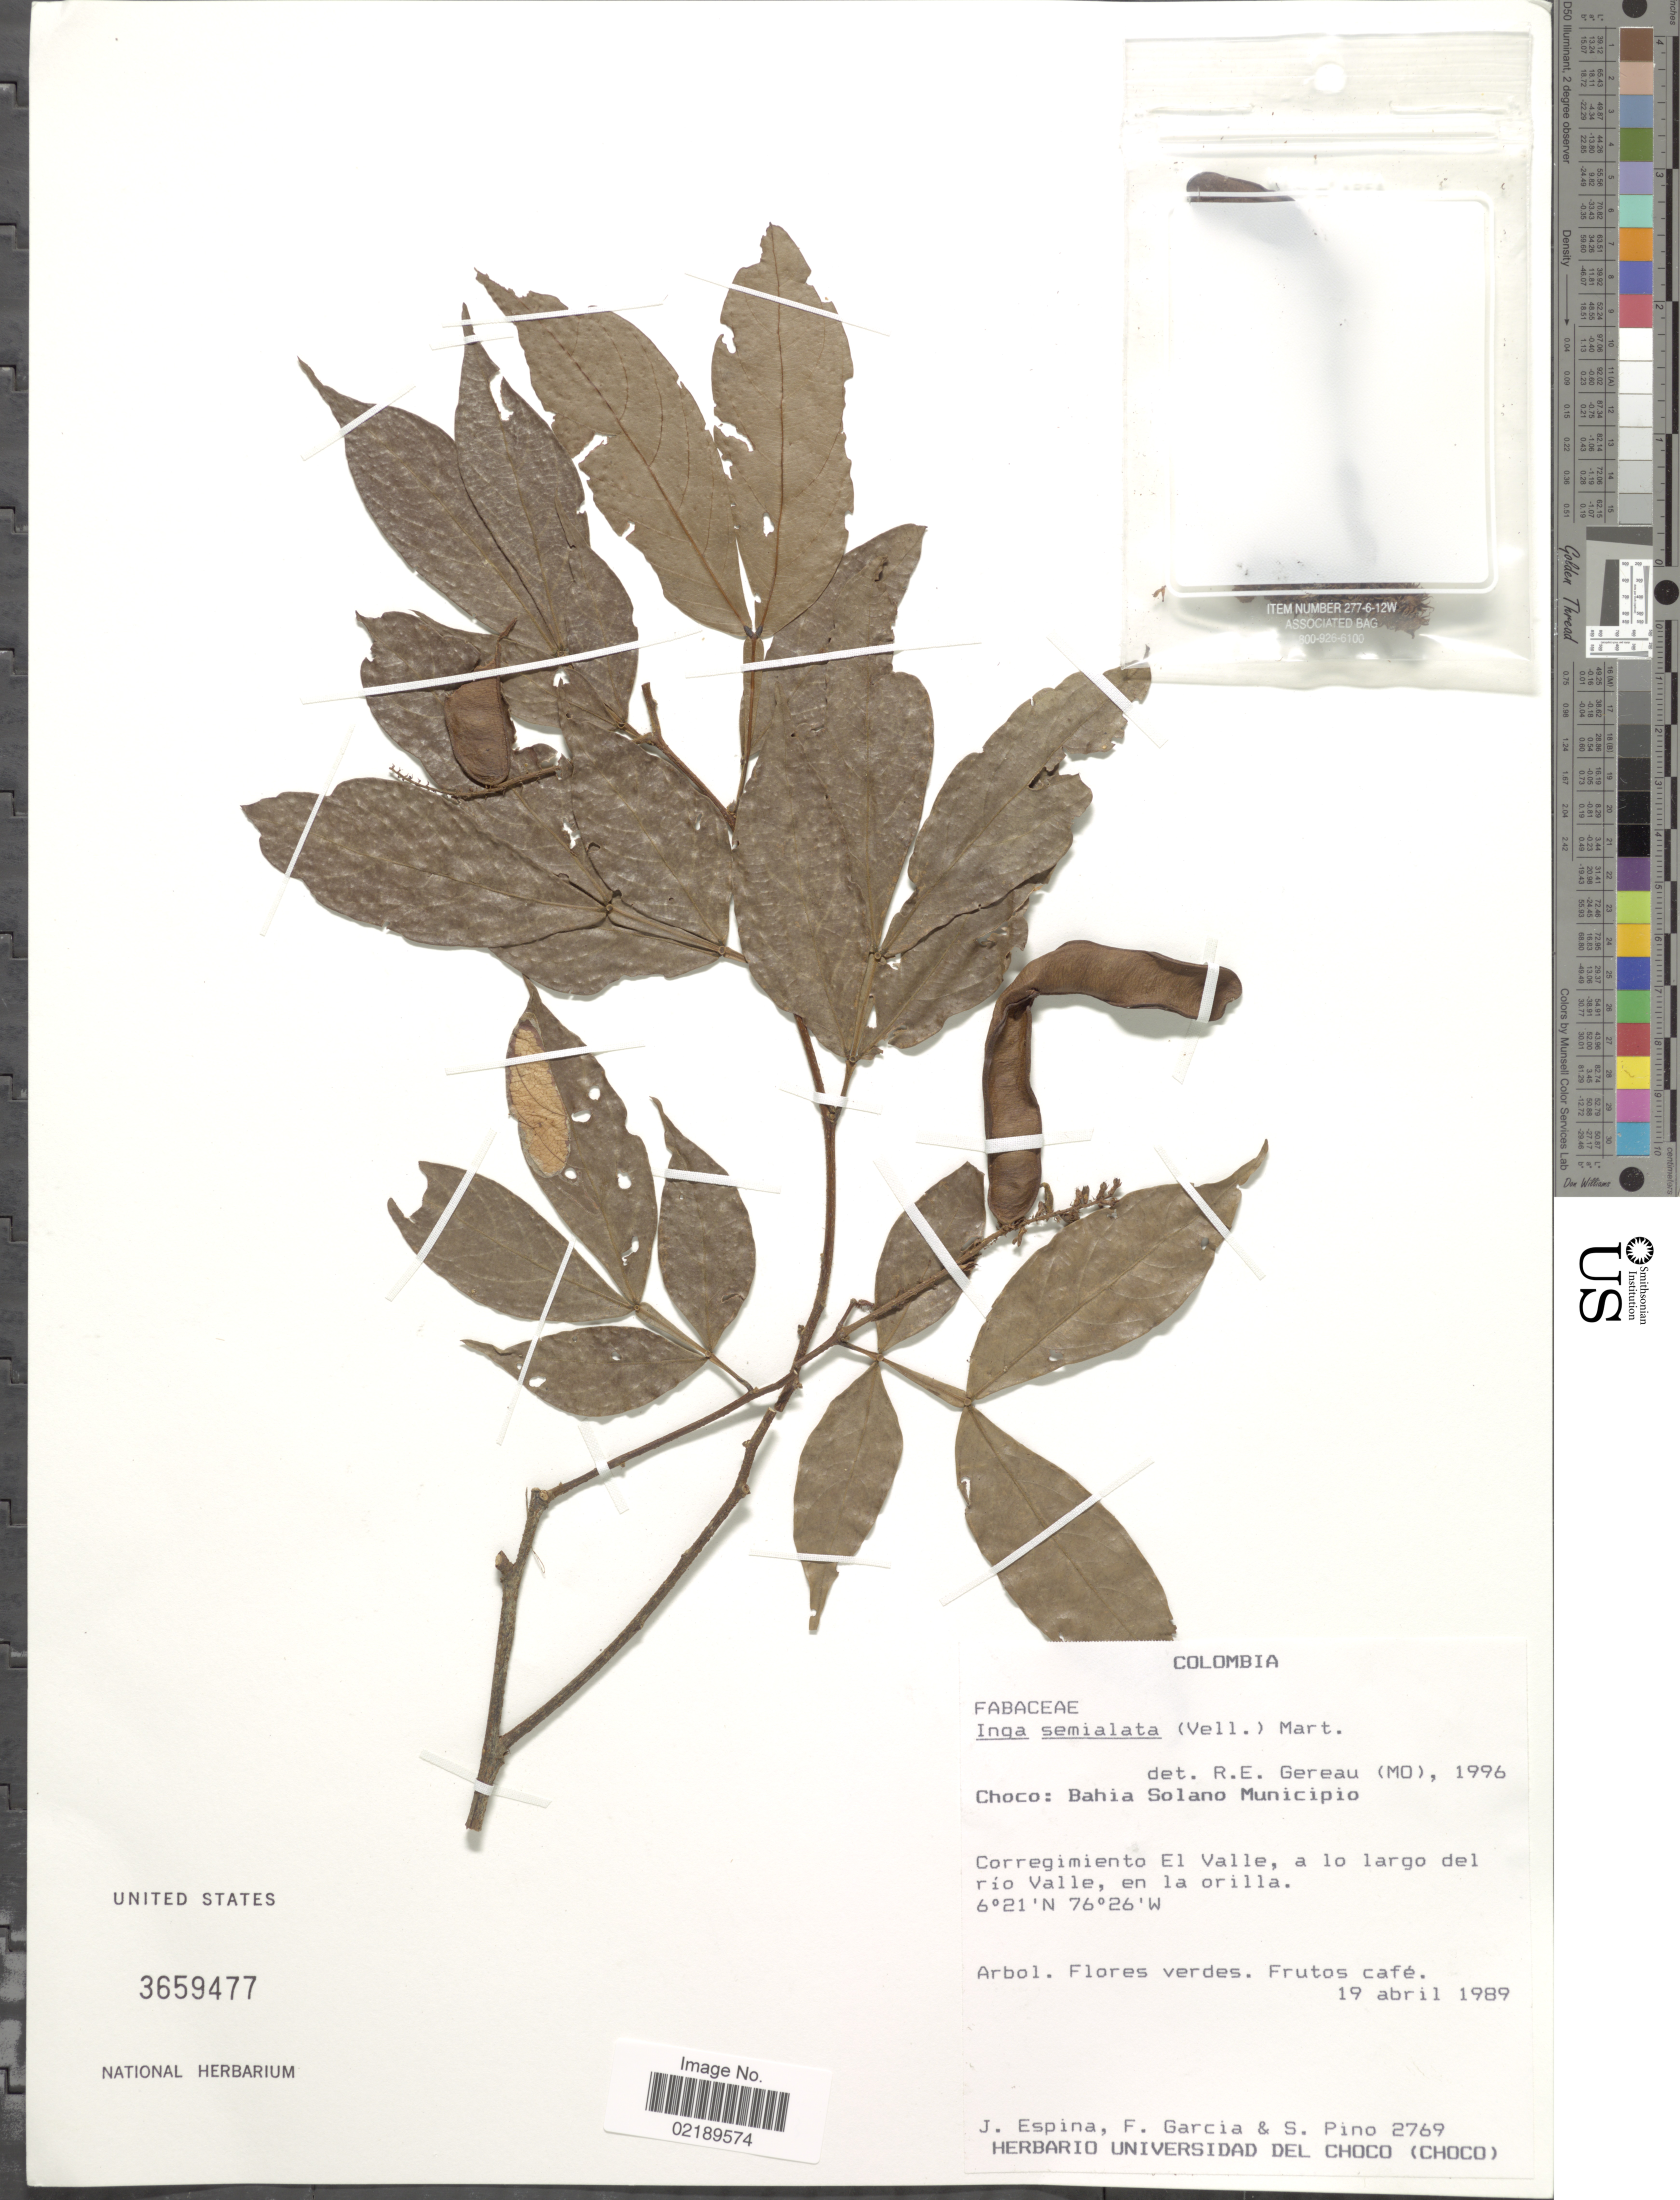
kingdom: Plantae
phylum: Tracheophyta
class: Magnoliopsida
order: Fabales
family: Fabaceae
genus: Inga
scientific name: Inga marginata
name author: Willd.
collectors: J. Espina, F. Garcia & S. Pino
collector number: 2769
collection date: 1989-04-19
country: Colombia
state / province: Chocó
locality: Bahia Solano Municipio, Corregimiento El Valle, a lo largo del rio Valle, en la orilla.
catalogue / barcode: US 3659477